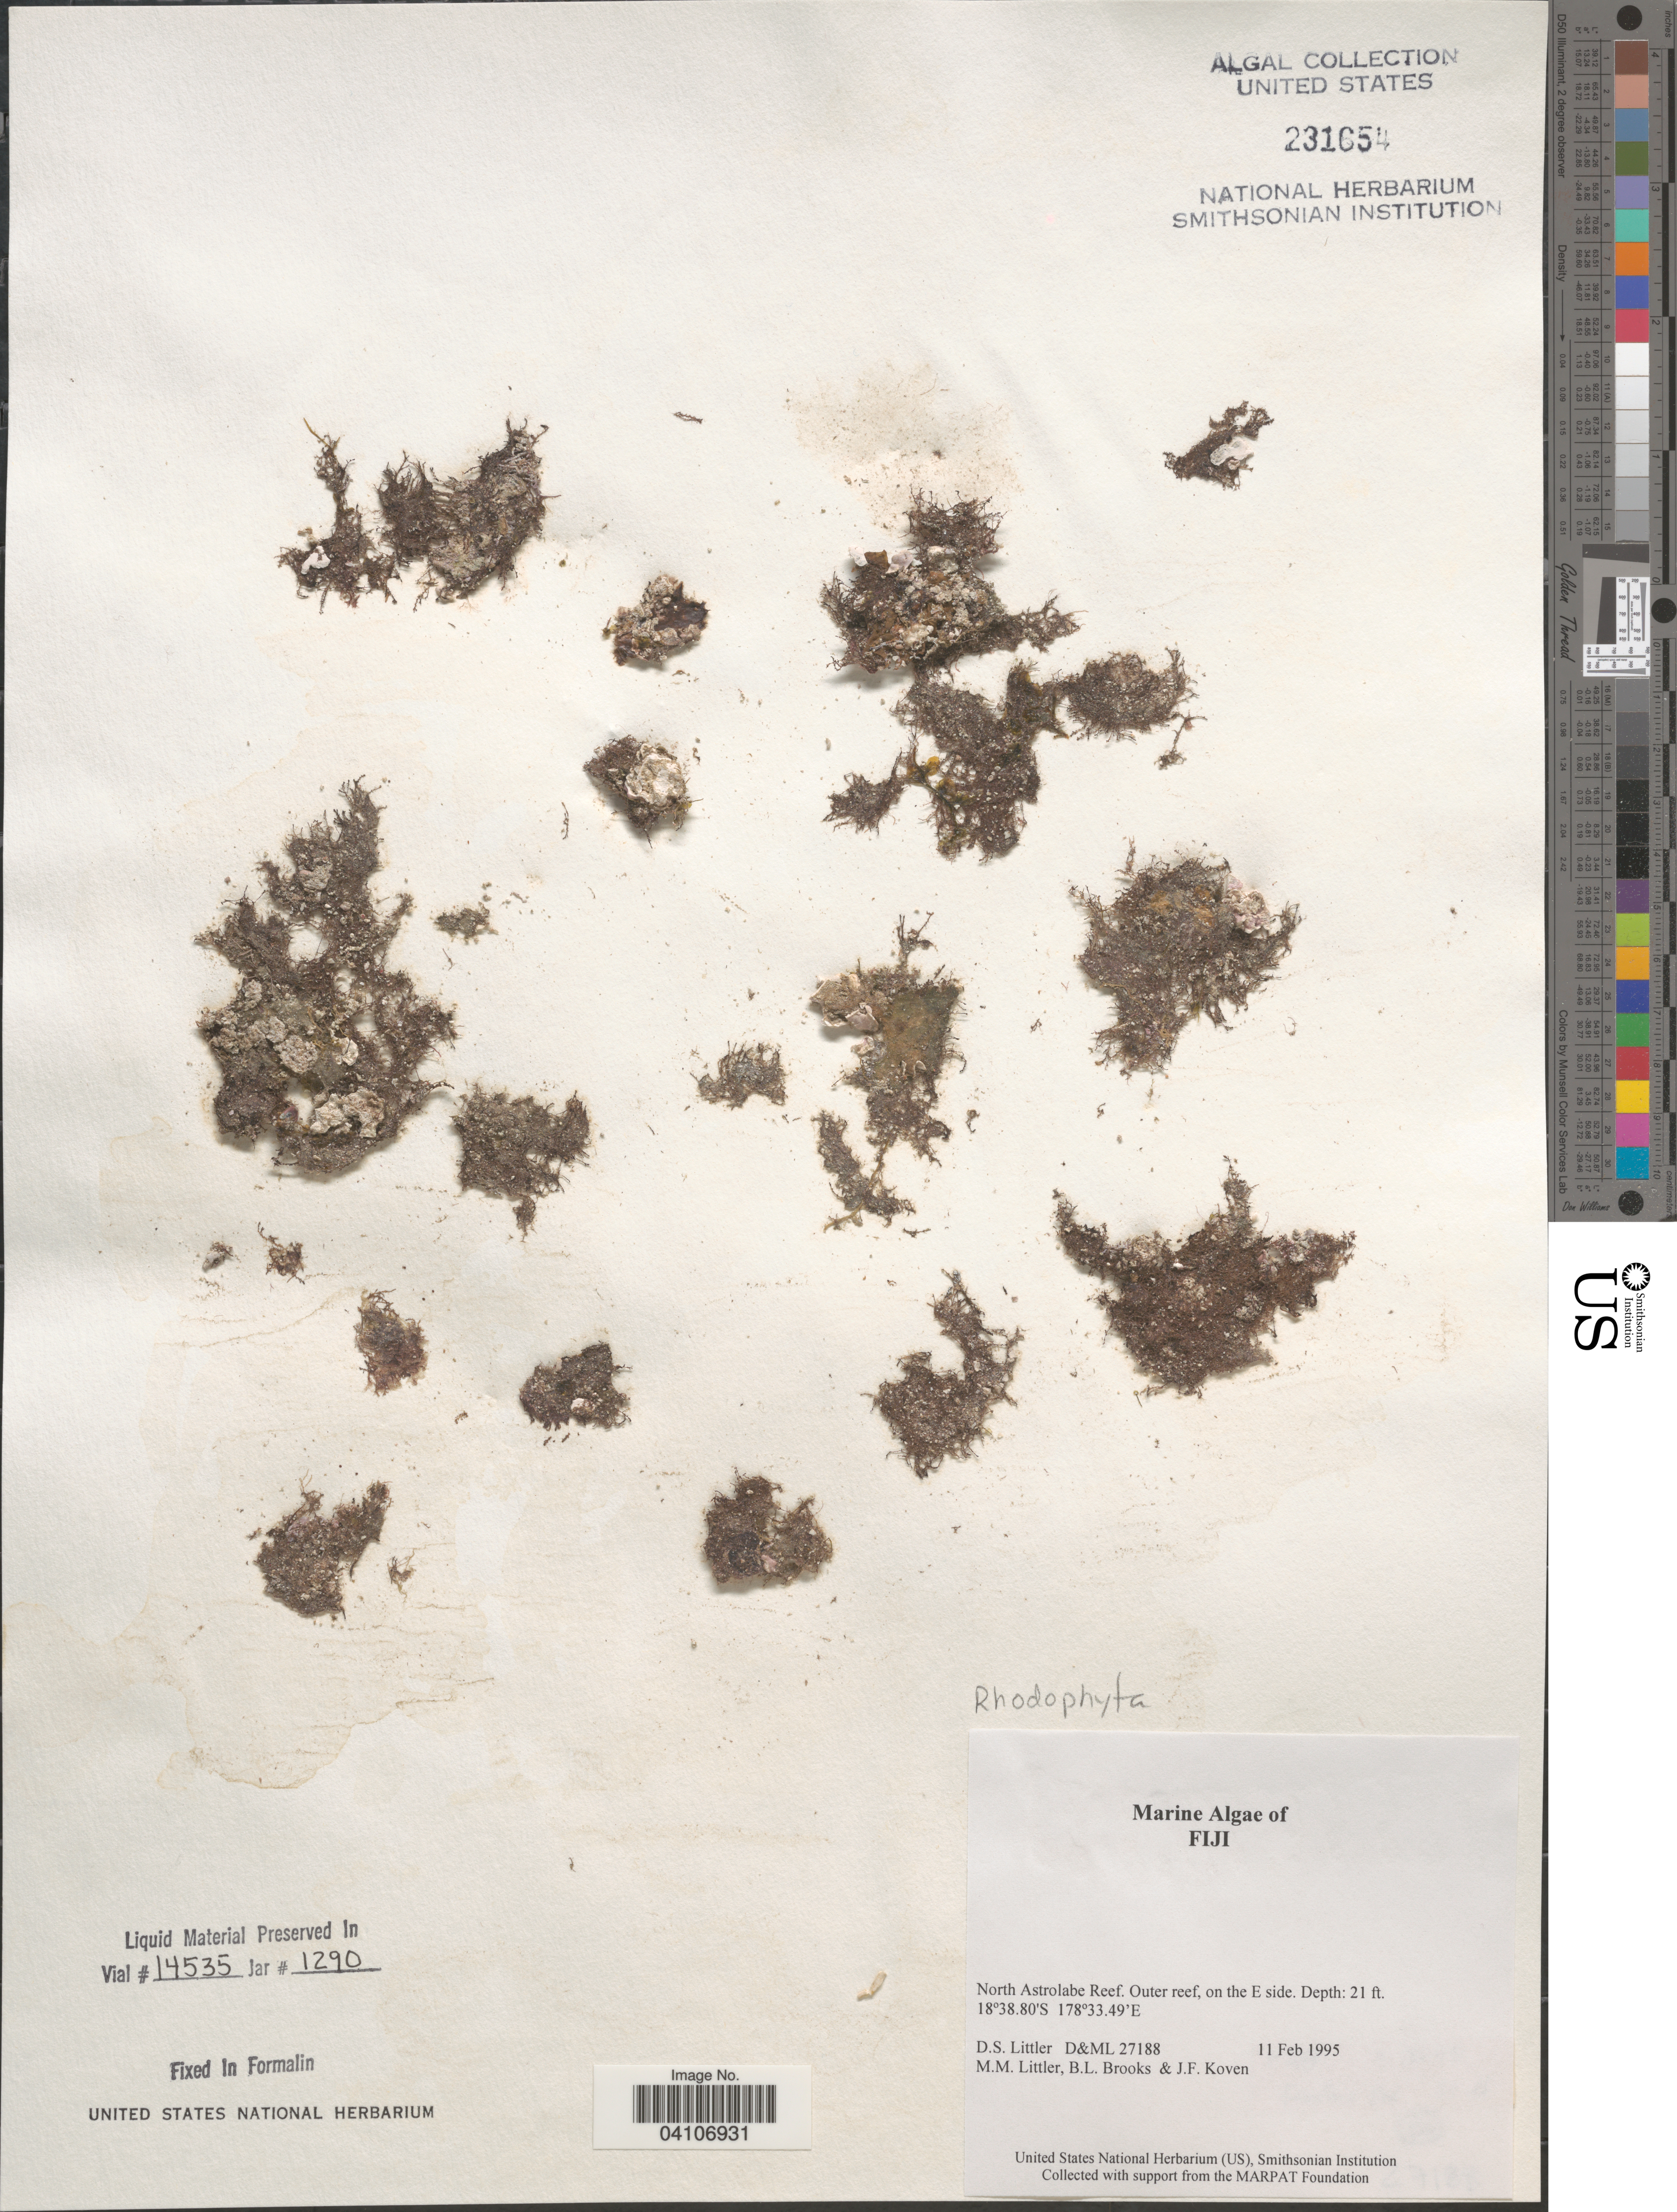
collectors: D. S. Littler, B. Brooks & J. Koven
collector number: D&ML27188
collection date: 1995-02-11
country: Fiji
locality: North Astrolabe Reef. Outer reef, on the E side.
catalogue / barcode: US 231654